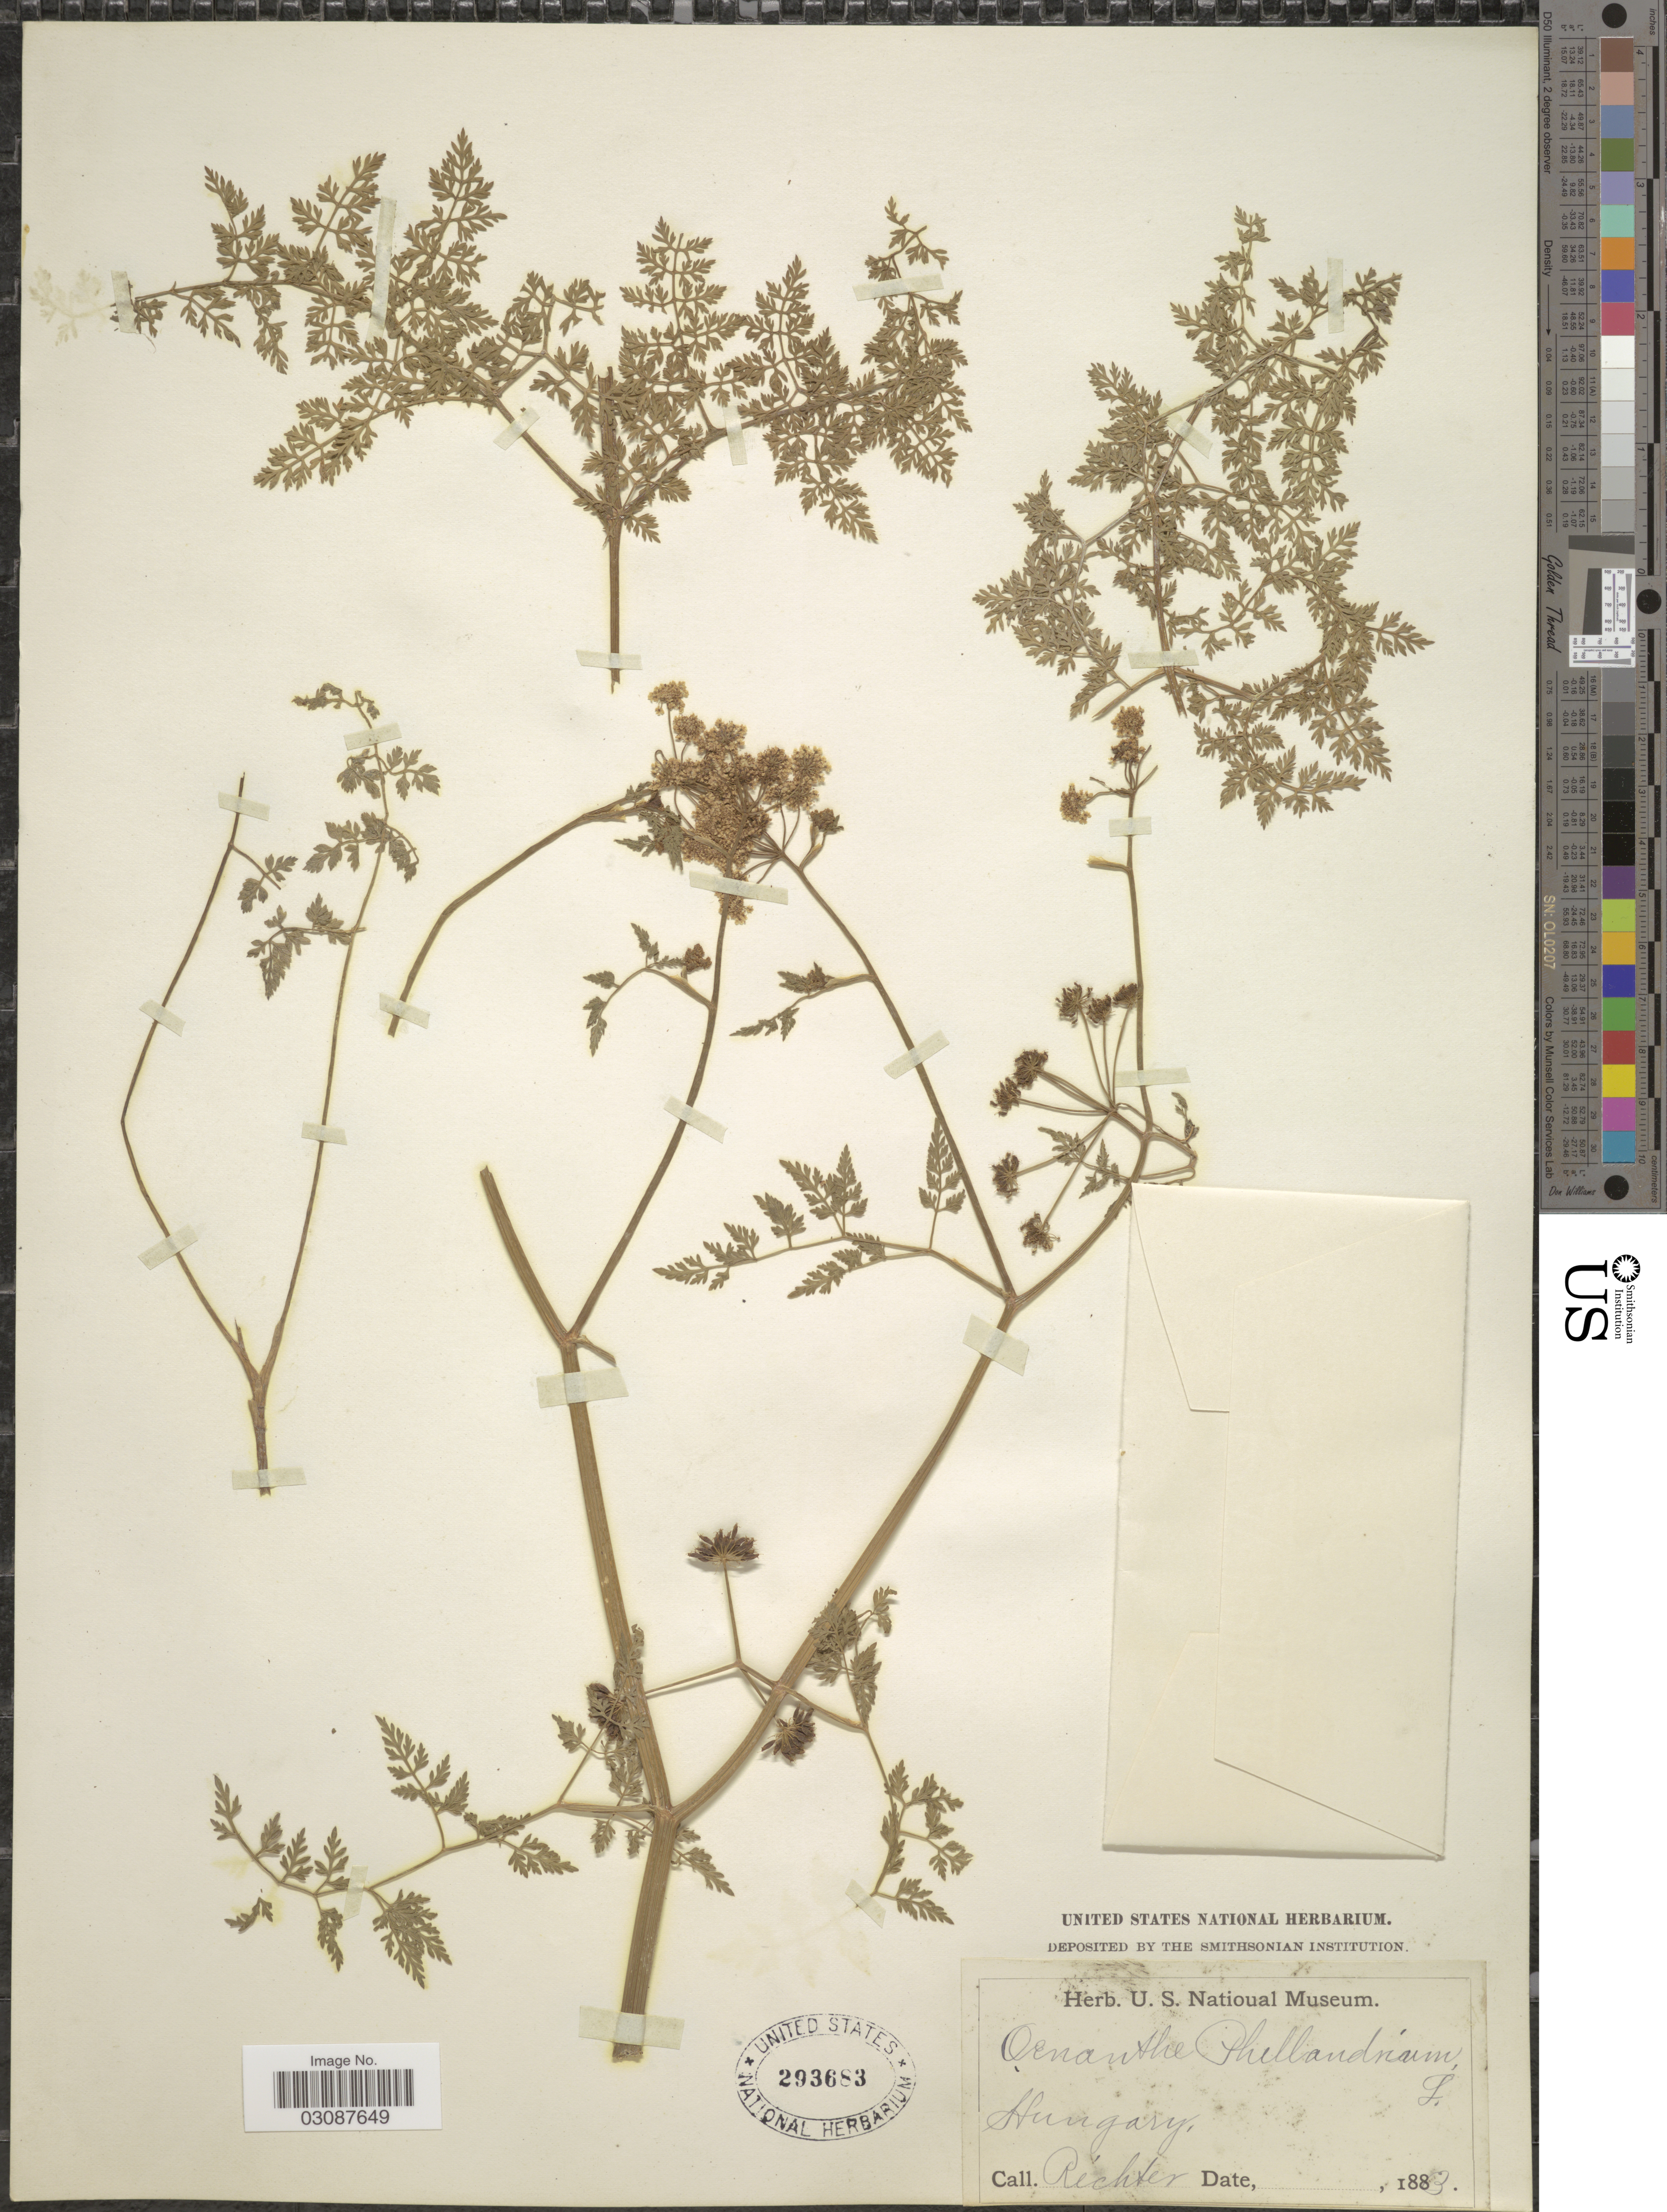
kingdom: Plantae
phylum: Tracheophyta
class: Magnoliopsida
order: Apiales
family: Apiaceae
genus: Oenanthe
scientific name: Oenanthe phellandrim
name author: Lam.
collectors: Rechter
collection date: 1883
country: Hungary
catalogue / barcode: US 293683